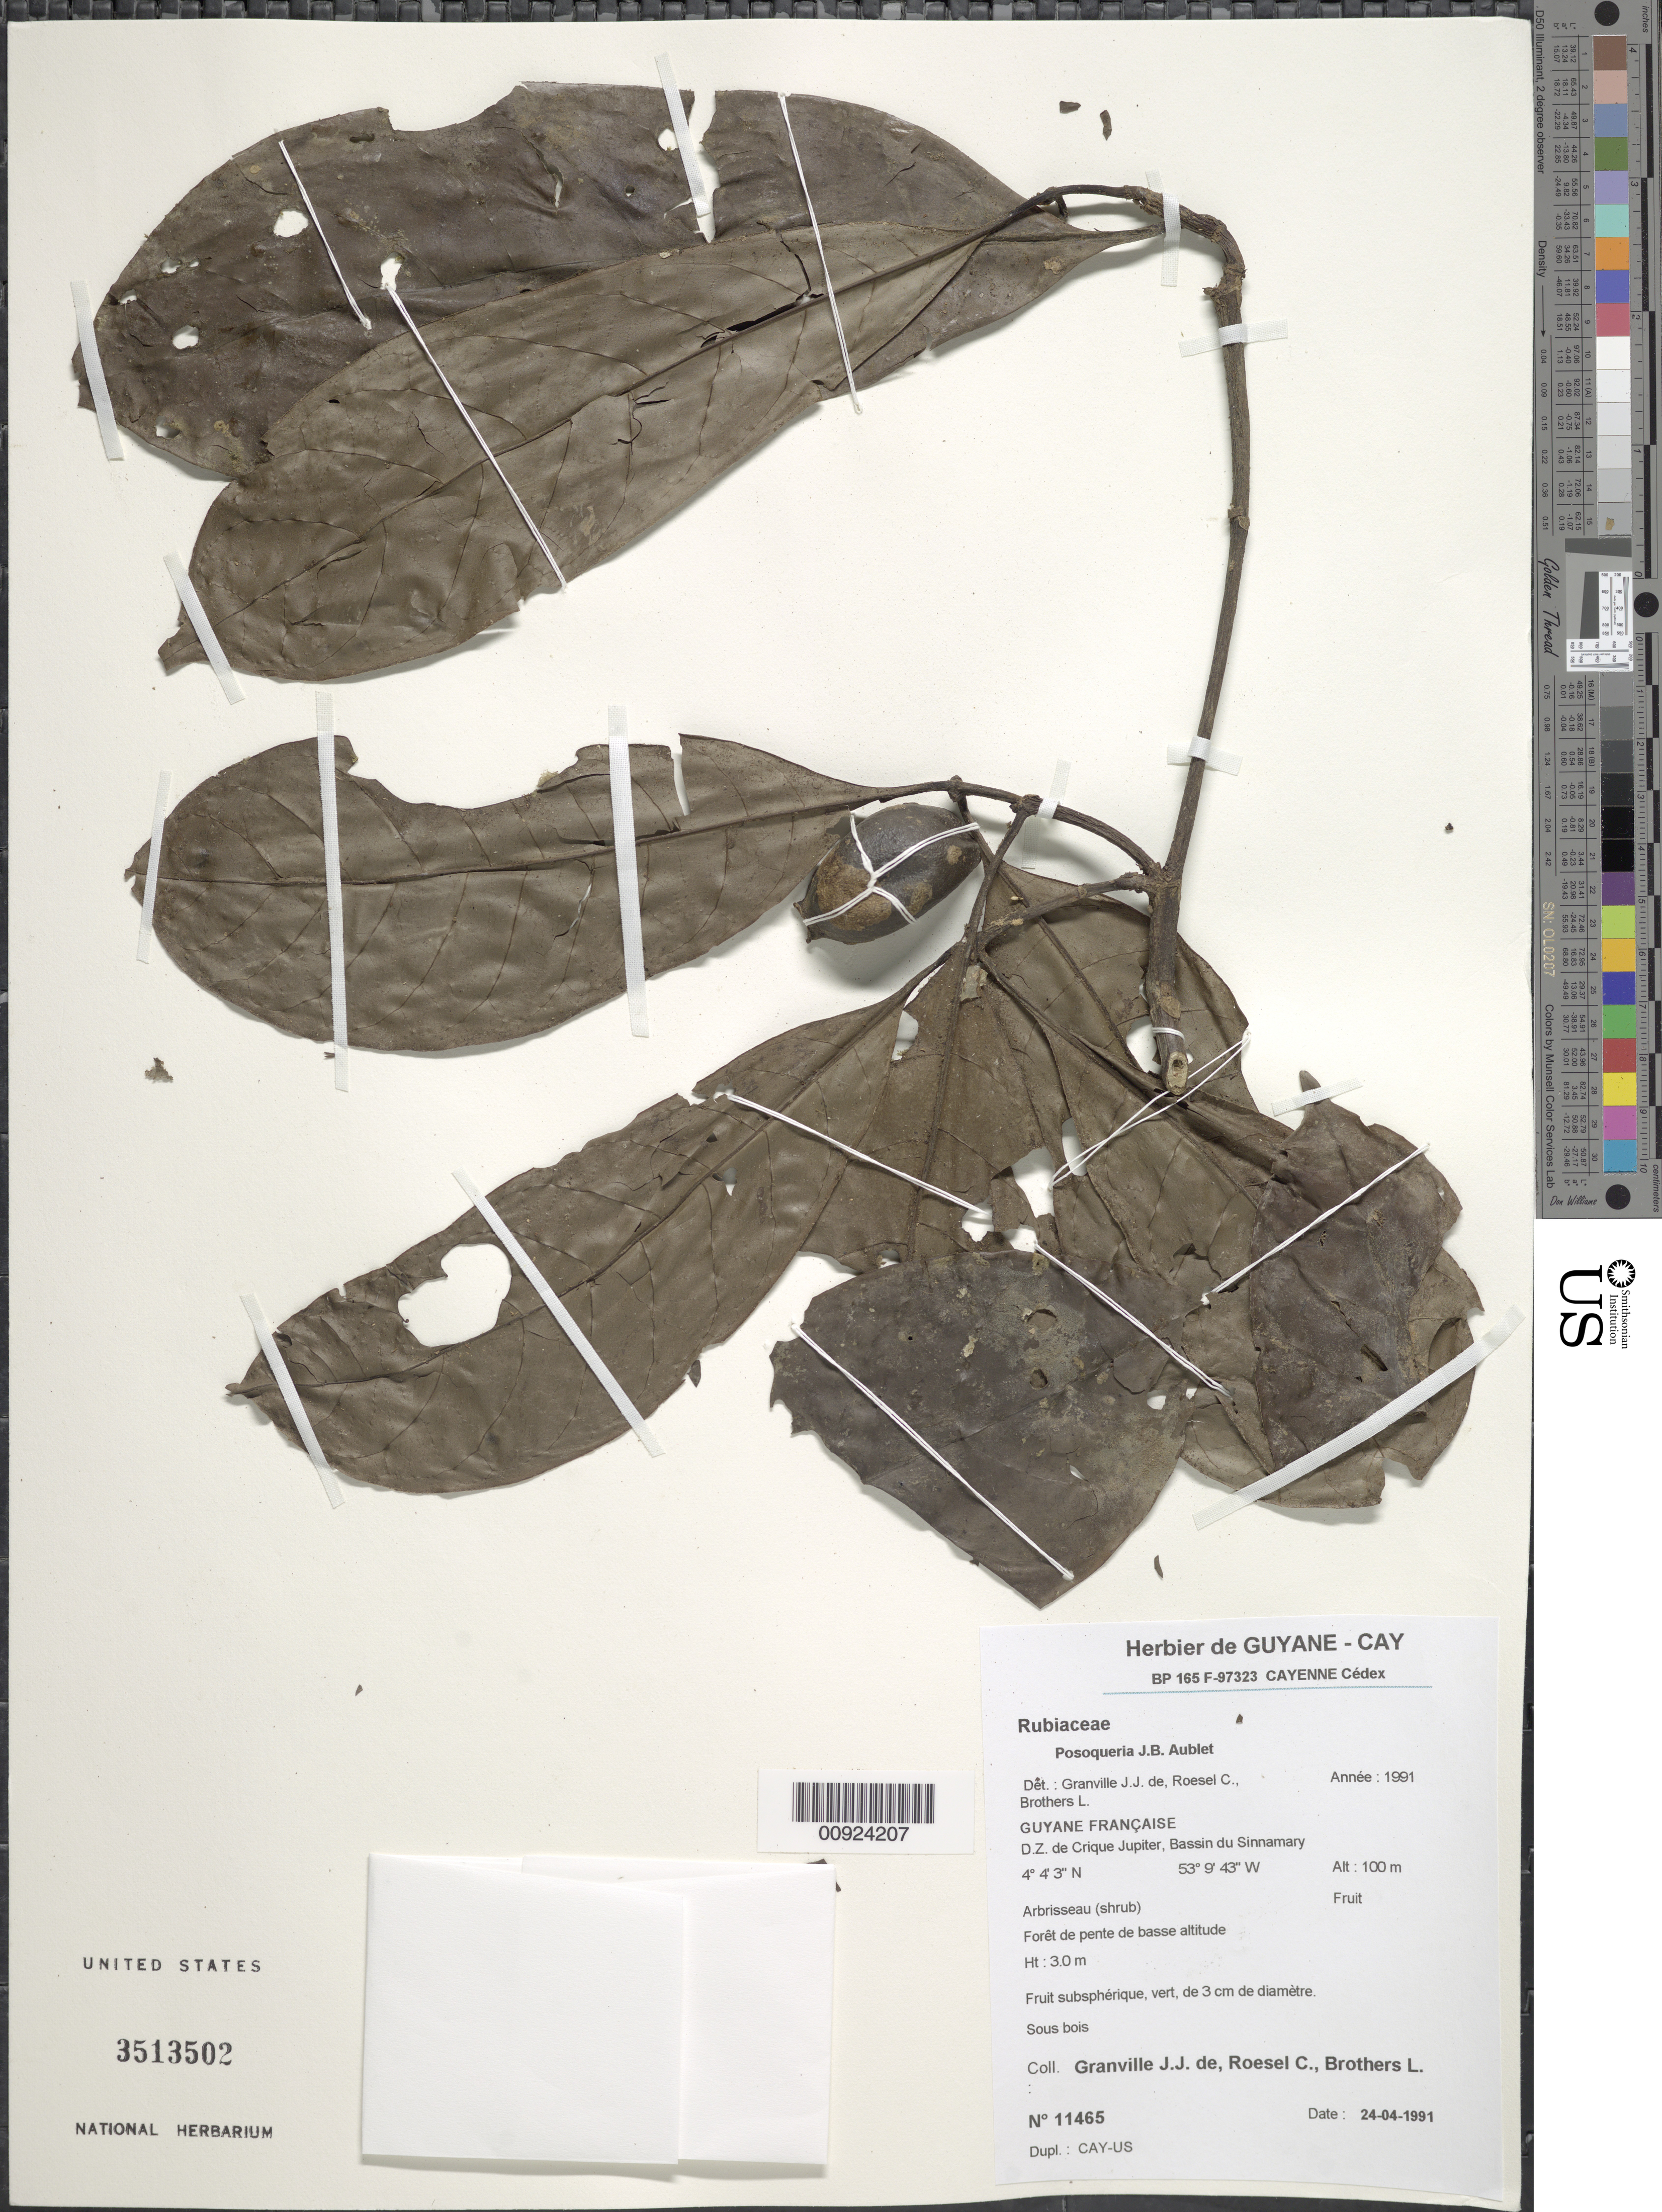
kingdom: Plantae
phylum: Tracheophyta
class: Magnoliopsida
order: Gentianales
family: Rubiaceae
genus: Posoqueria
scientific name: Posoqueria sp.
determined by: Granville, J. J.; Roesel, C. S.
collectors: J.-J. de Granville, C. S. Roesel & L. Brothers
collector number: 11465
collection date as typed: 24-Apr-91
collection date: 1991-04-24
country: French Guiana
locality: D.Z. de Crique Jupiter, Bassin du Sinnamary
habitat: Foret de pente de basse altitudel. Sous bois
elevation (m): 100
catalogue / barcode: US 3513502